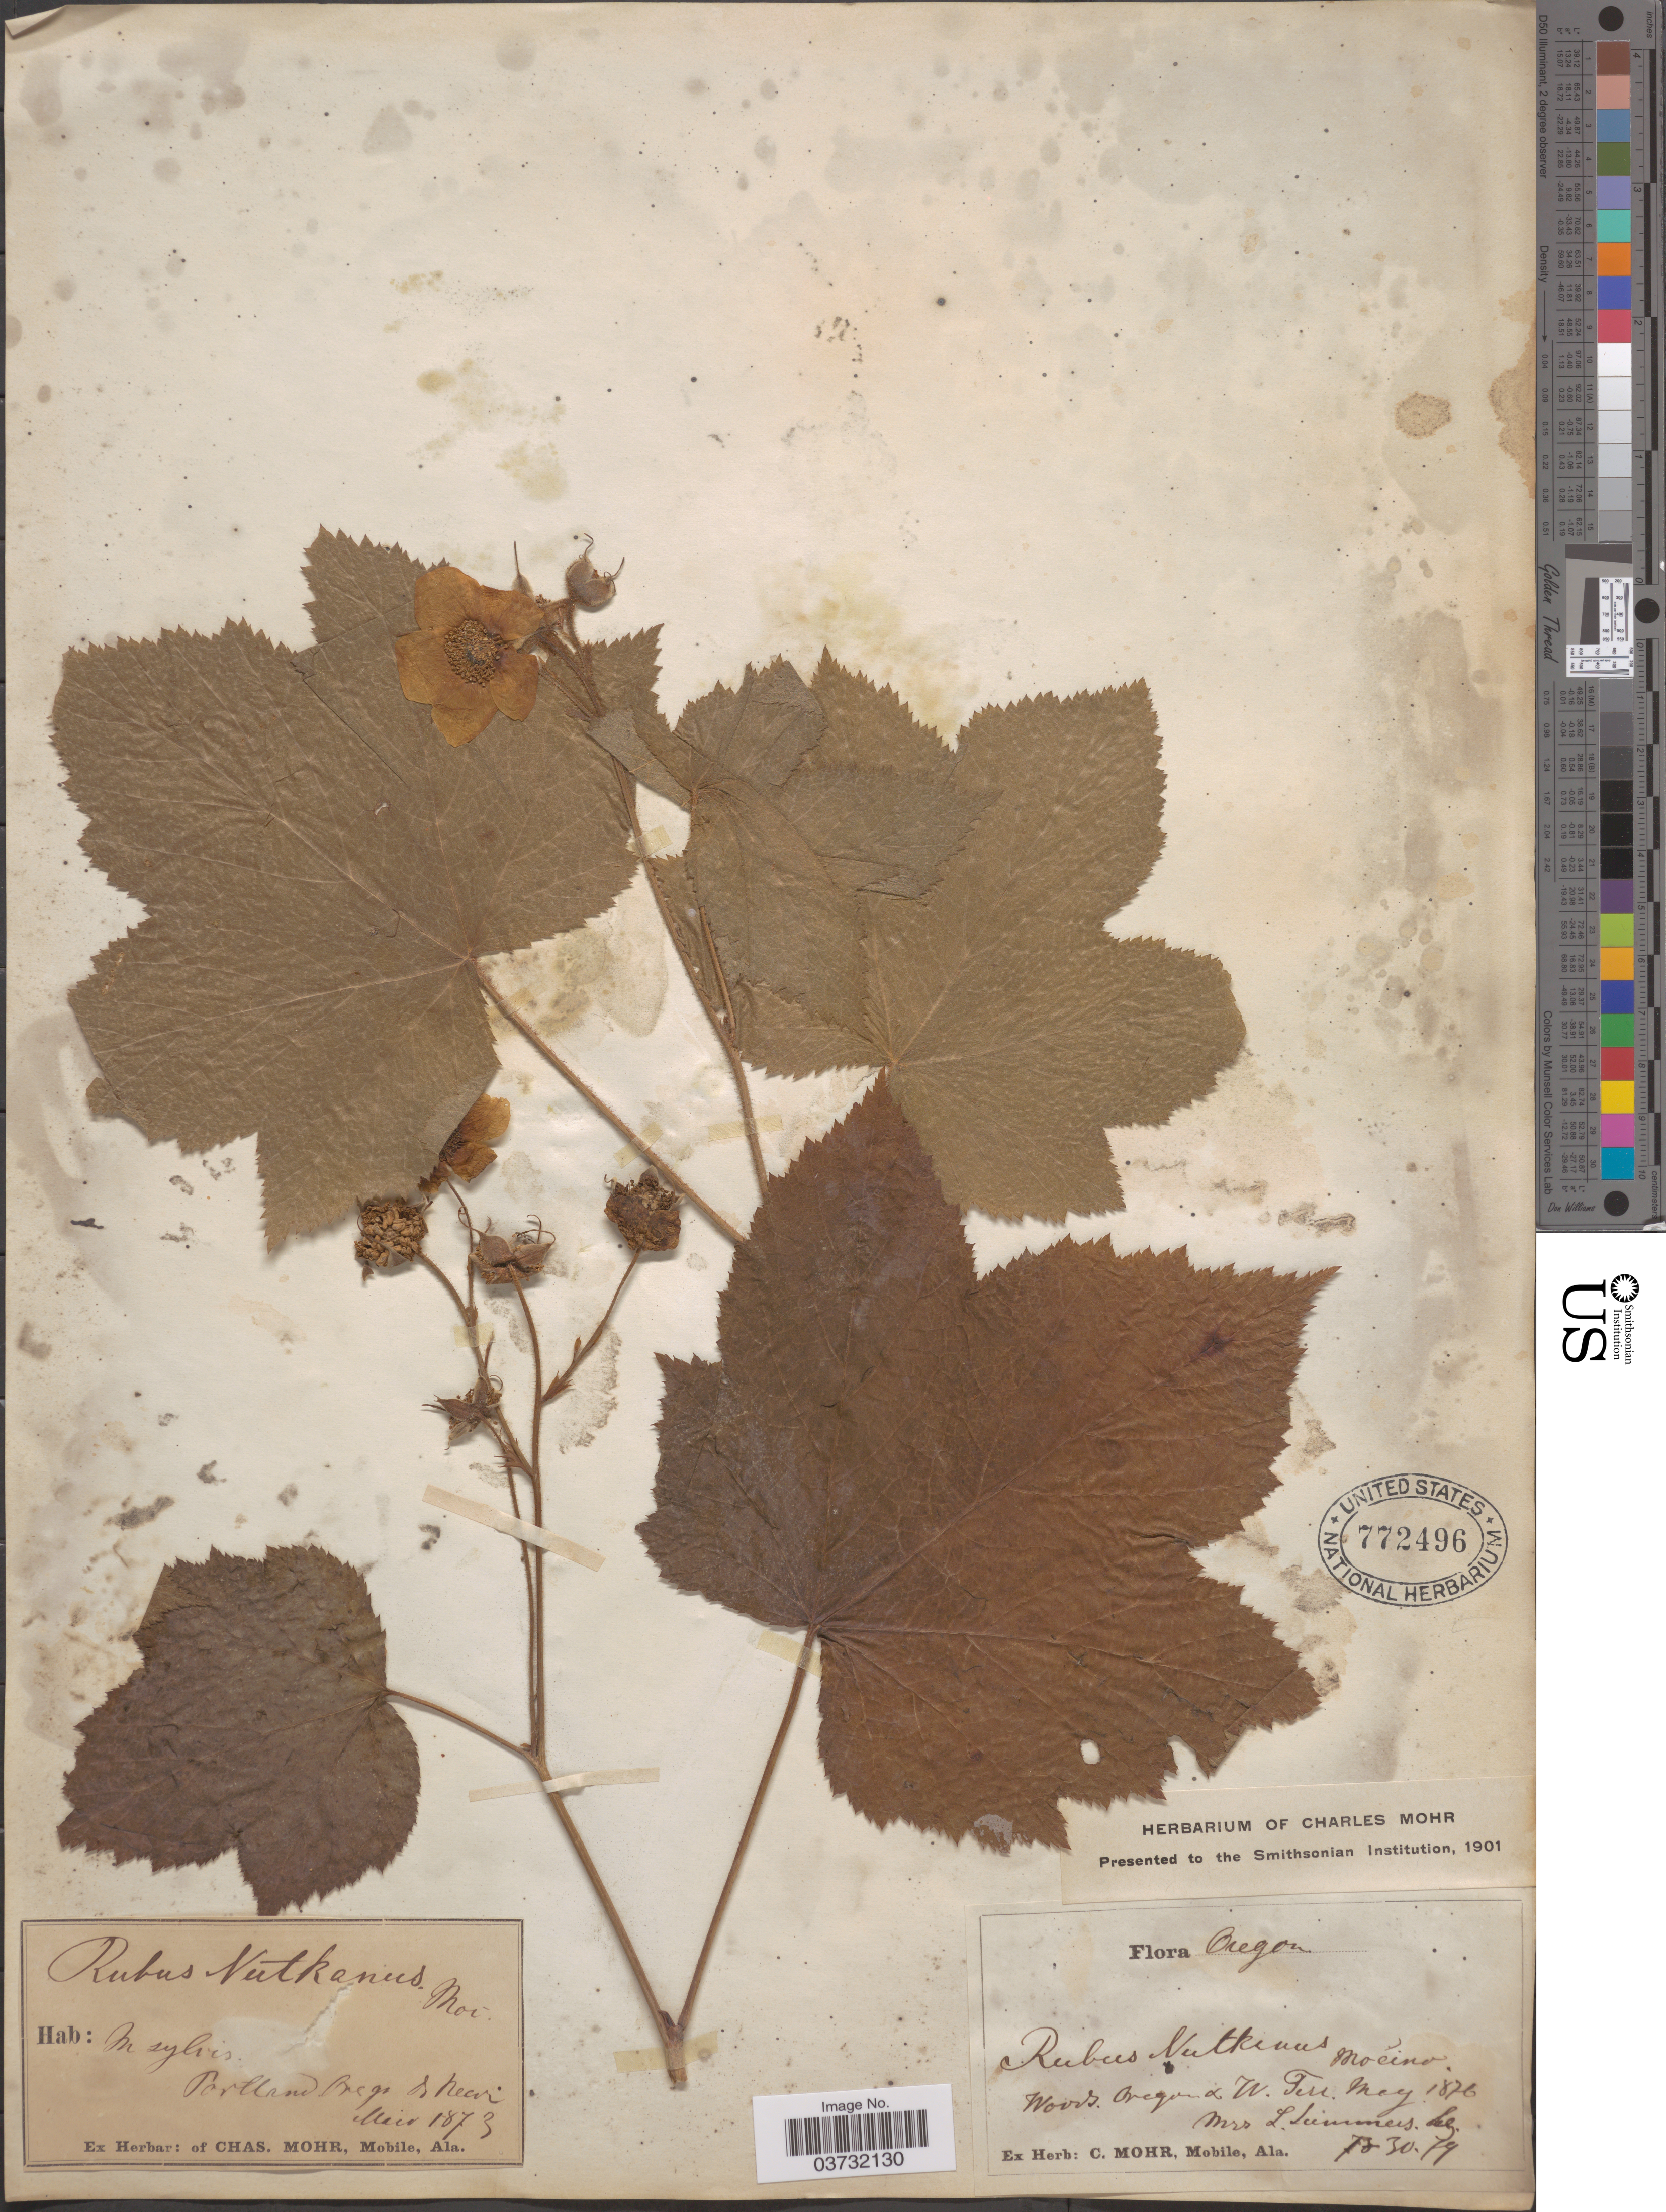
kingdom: Plantae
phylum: Tracheophyta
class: Magnoliopsida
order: Rosales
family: Rosaceae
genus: Rubus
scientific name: Rubus parviflorus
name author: Nutt.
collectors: L. Summers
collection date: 1873-05/1876-05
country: United States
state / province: Oregon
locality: Portland.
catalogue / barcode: US 772496